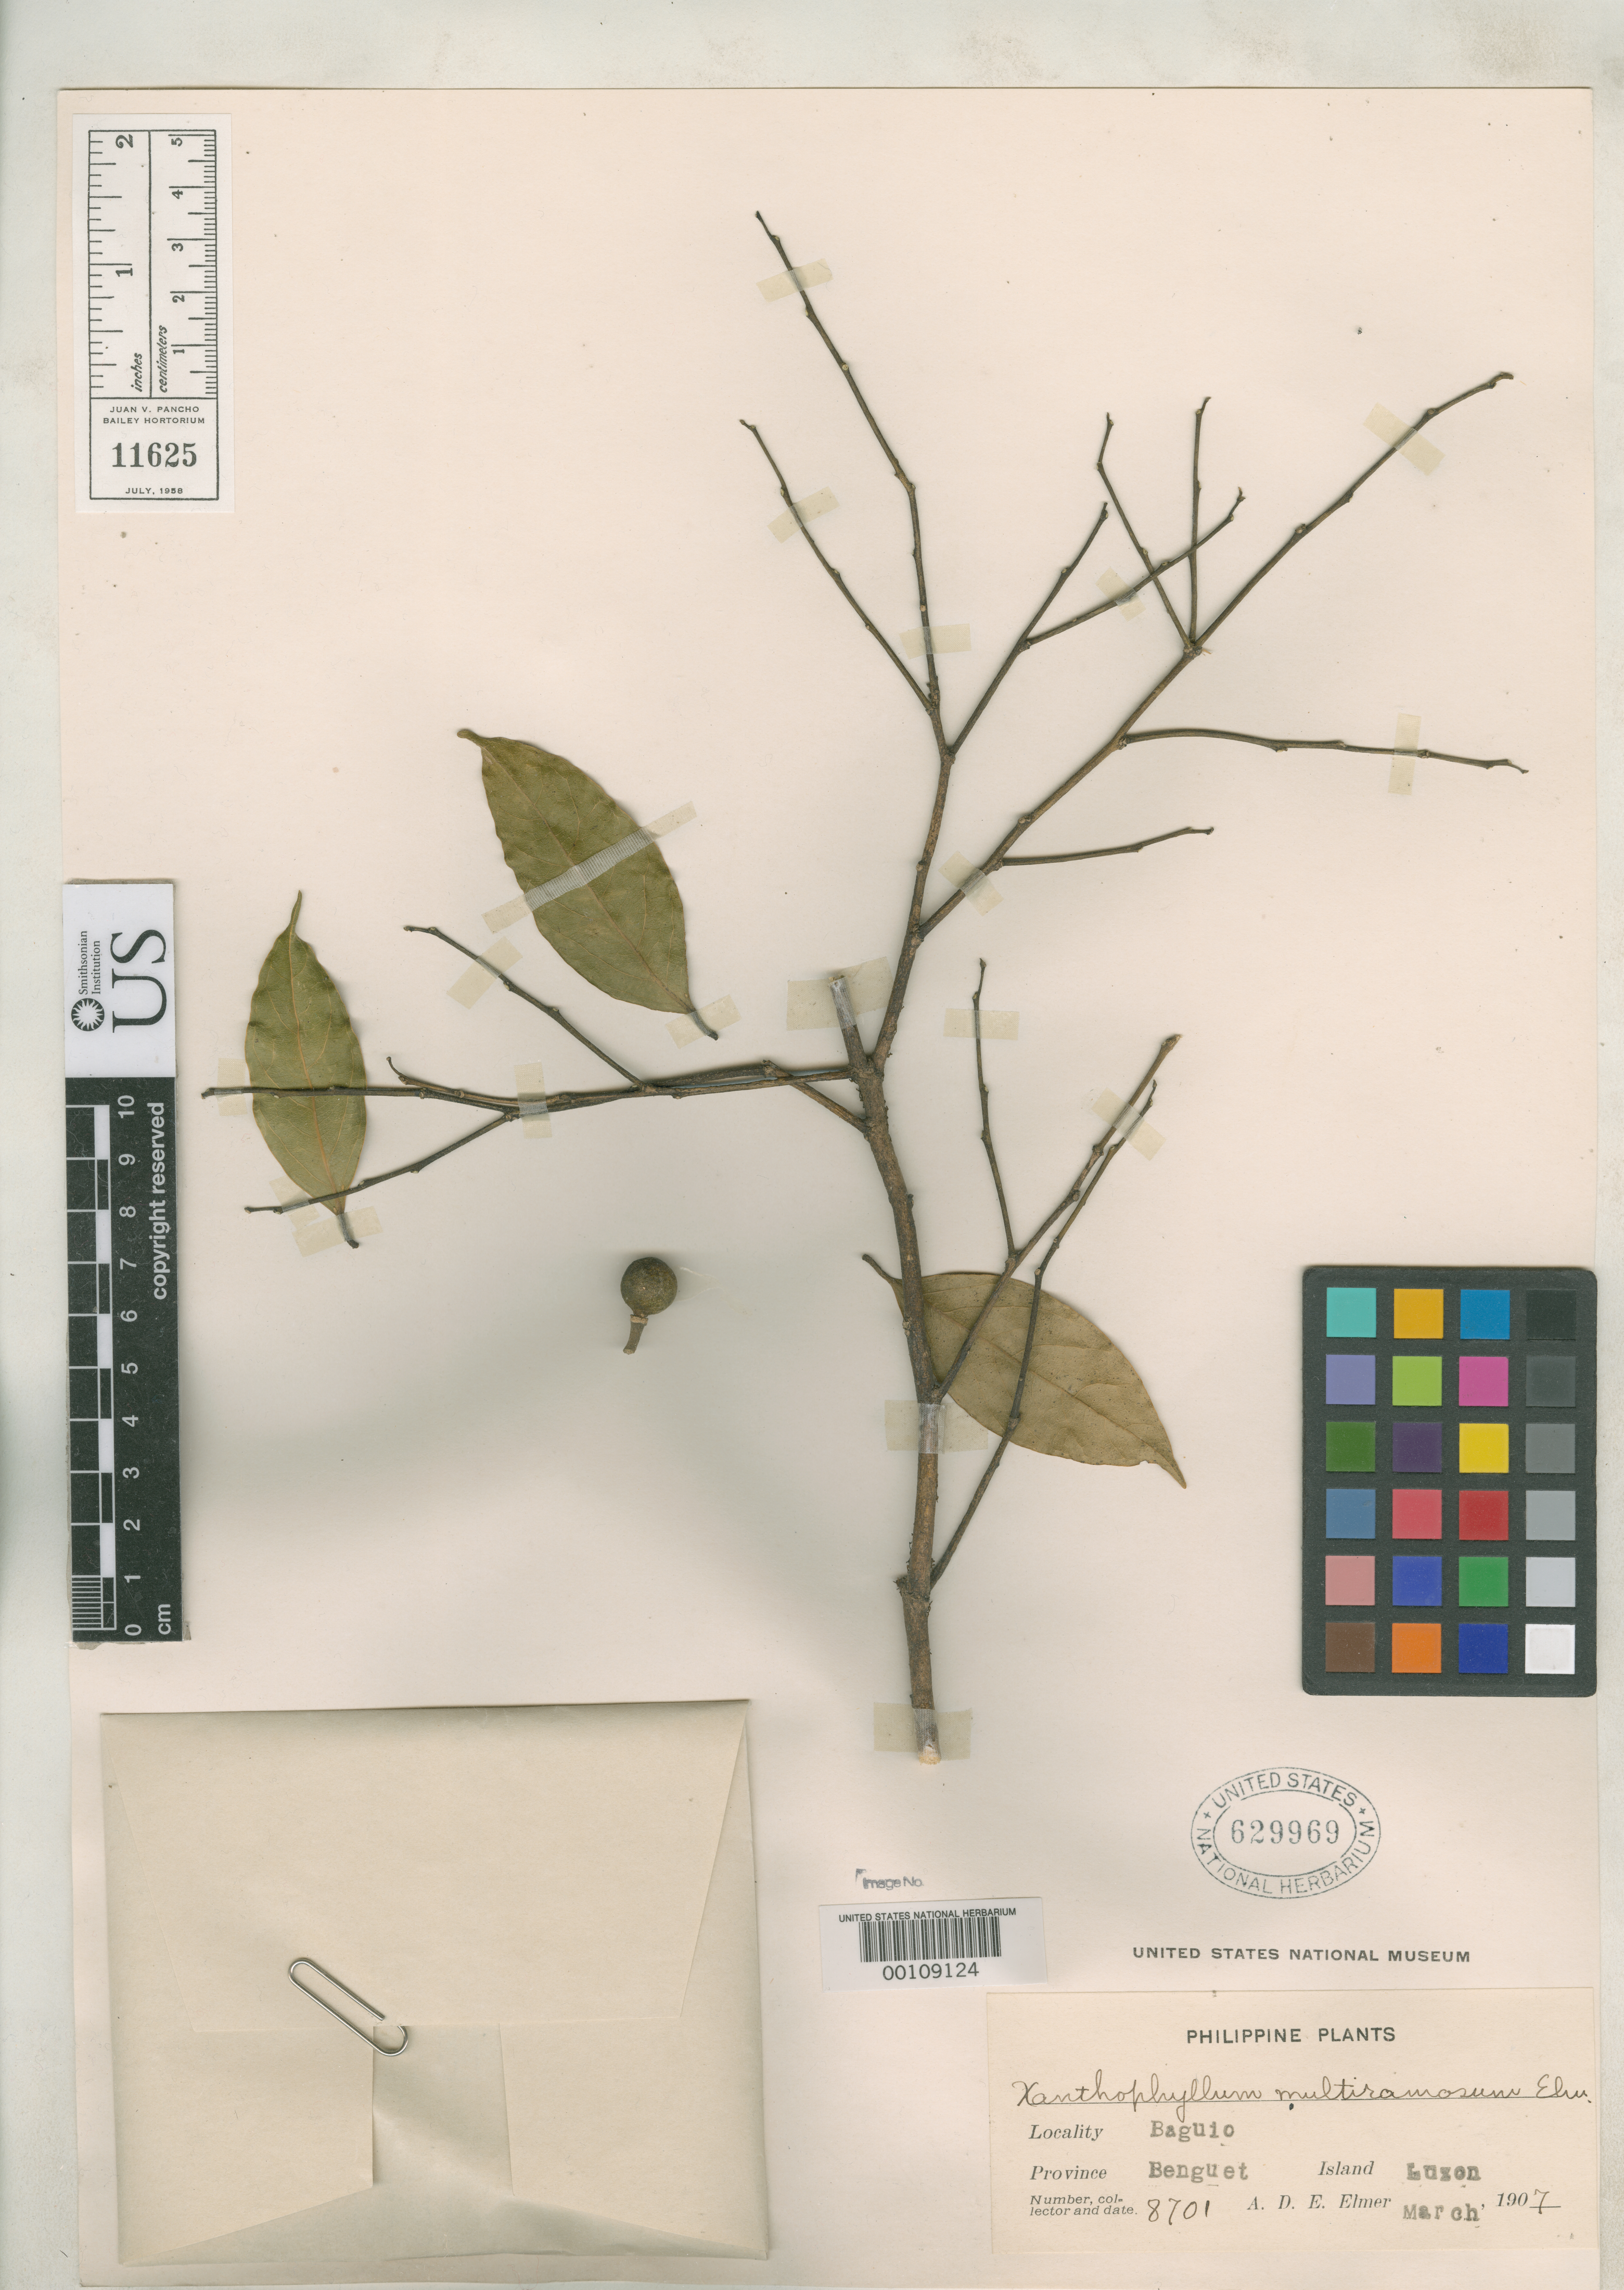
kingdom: Plantae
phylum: Tracheophyta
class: Magnoliopsida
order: Fabales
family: Polygalaceae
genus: Xanthophyllum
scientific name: Xanthophyllum multiramosum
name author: Elmer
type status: Isotype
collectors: A. D. E. Elmer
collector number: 8701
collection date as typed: Mar 1907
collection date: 1907-03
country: Philippines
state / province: Cordillera (Administrative Region)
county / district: Benguet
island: Luzon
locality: Baguio.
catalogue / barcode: US 629969